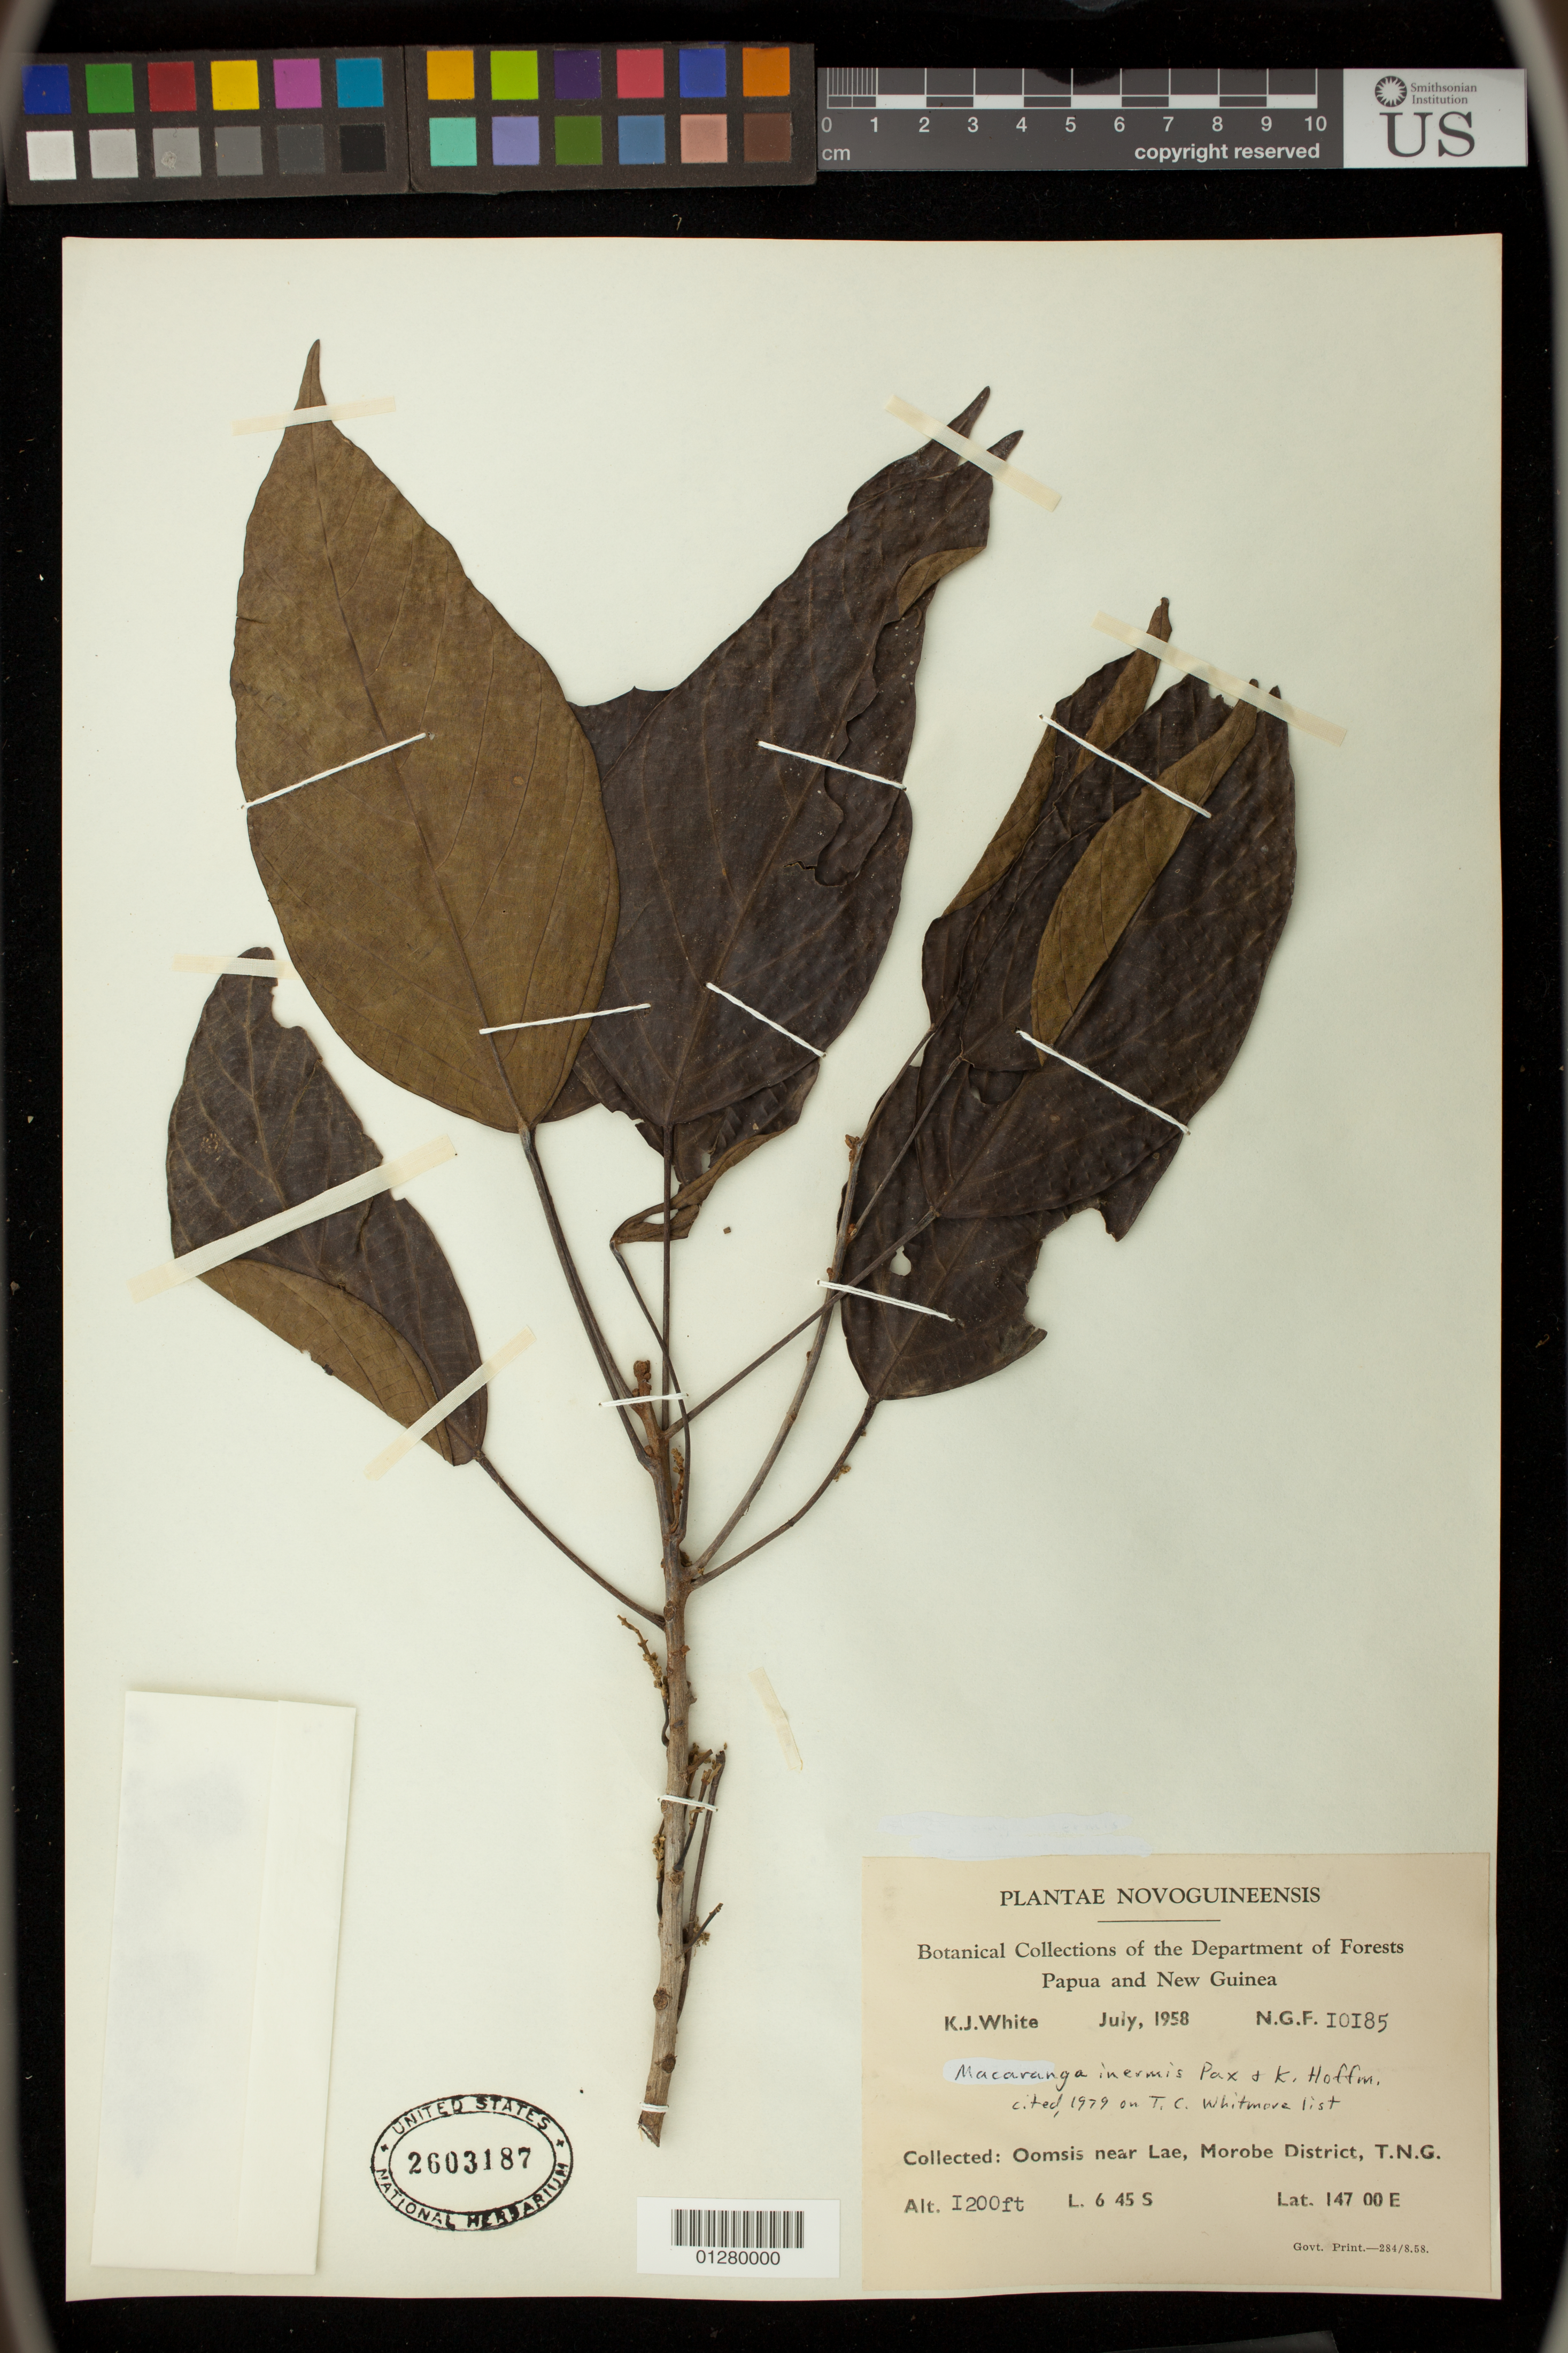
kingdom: Plantae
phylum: Tracheophyta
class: Magnoliopsida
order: Malpighiales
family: Euphorbiaceae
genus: Macaranga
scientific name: Macaranga inermis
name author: Pax & K. Hoffm.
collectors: K. J. White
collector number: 10185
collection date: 1958-07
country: Papua New Guinea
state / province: Morobe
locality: Oomsis near Lae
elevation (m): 366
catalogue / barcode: US 2603187